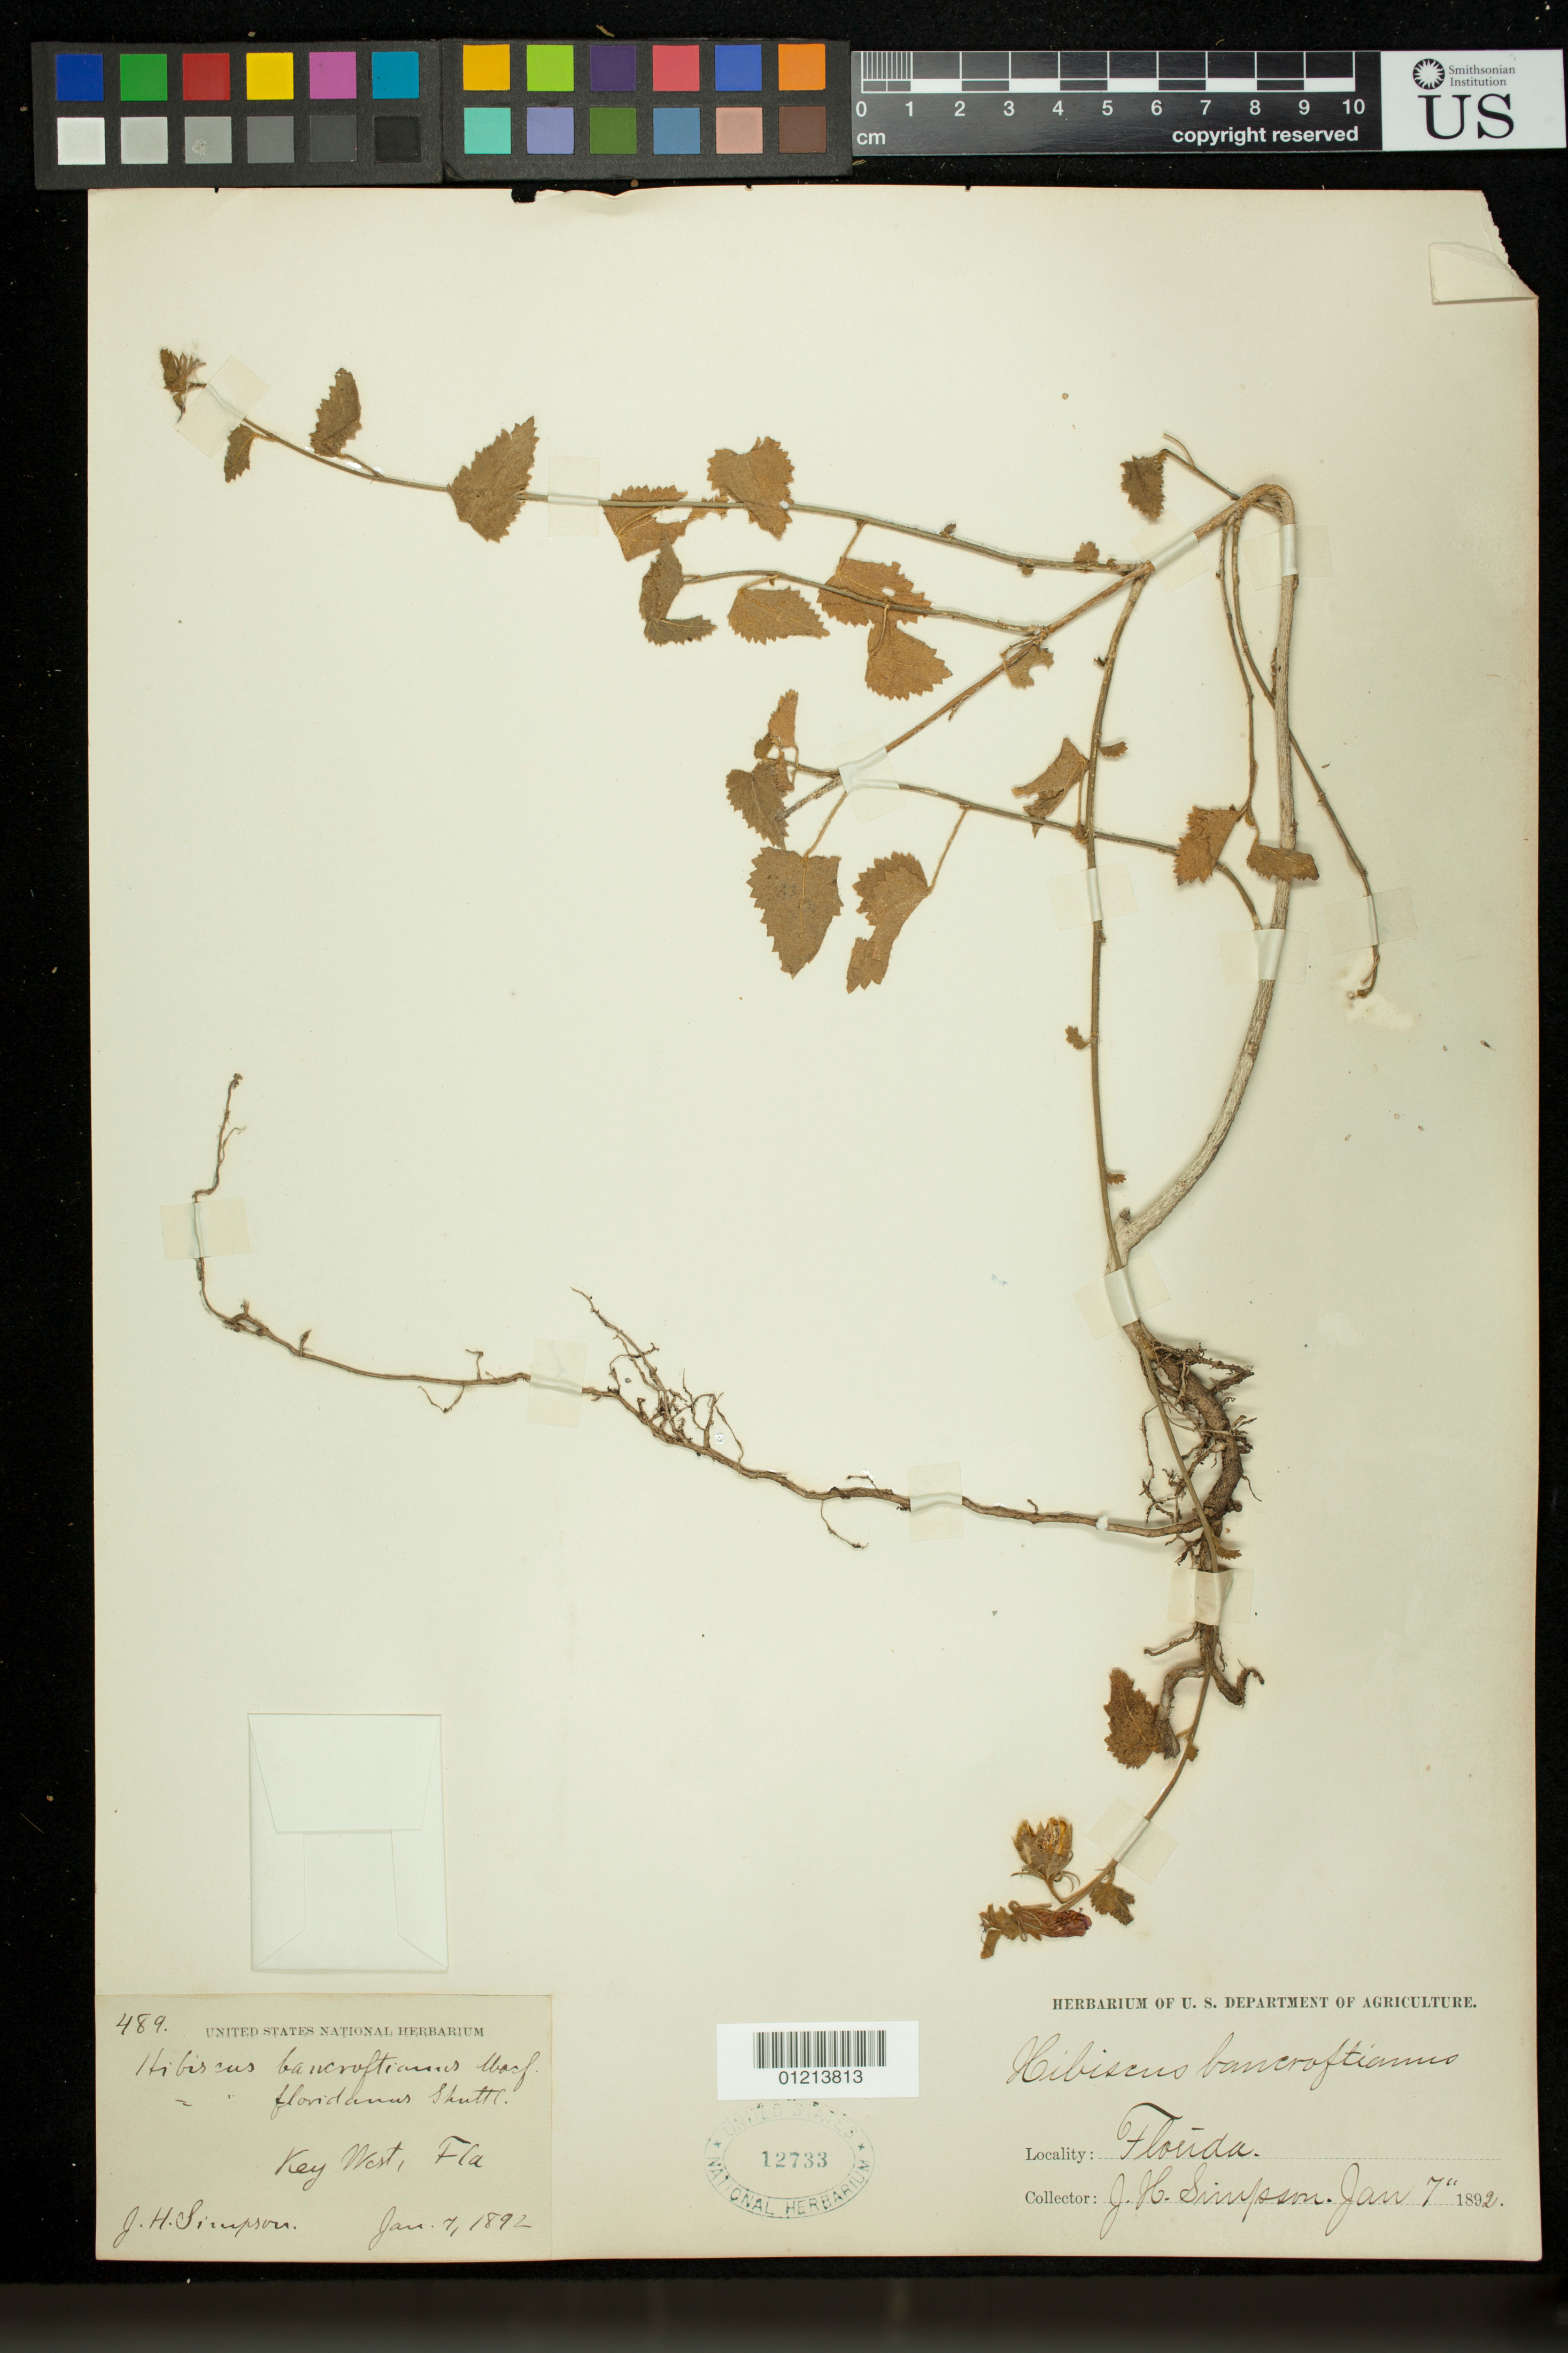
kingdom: Plantae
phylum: Tracheophyta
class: Magnoliopsida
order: Malvales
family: Malvaceae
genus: Hibiscus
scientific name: Hibiscus pilosus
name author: (Sw.) Fawc. & Rendle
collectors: J. H. Simpson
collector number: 489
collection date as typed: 07 Jan 1892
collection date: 1892-01-07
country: United States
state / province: Florida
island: Key West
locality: Key West, Fla.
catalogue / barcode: US 12733